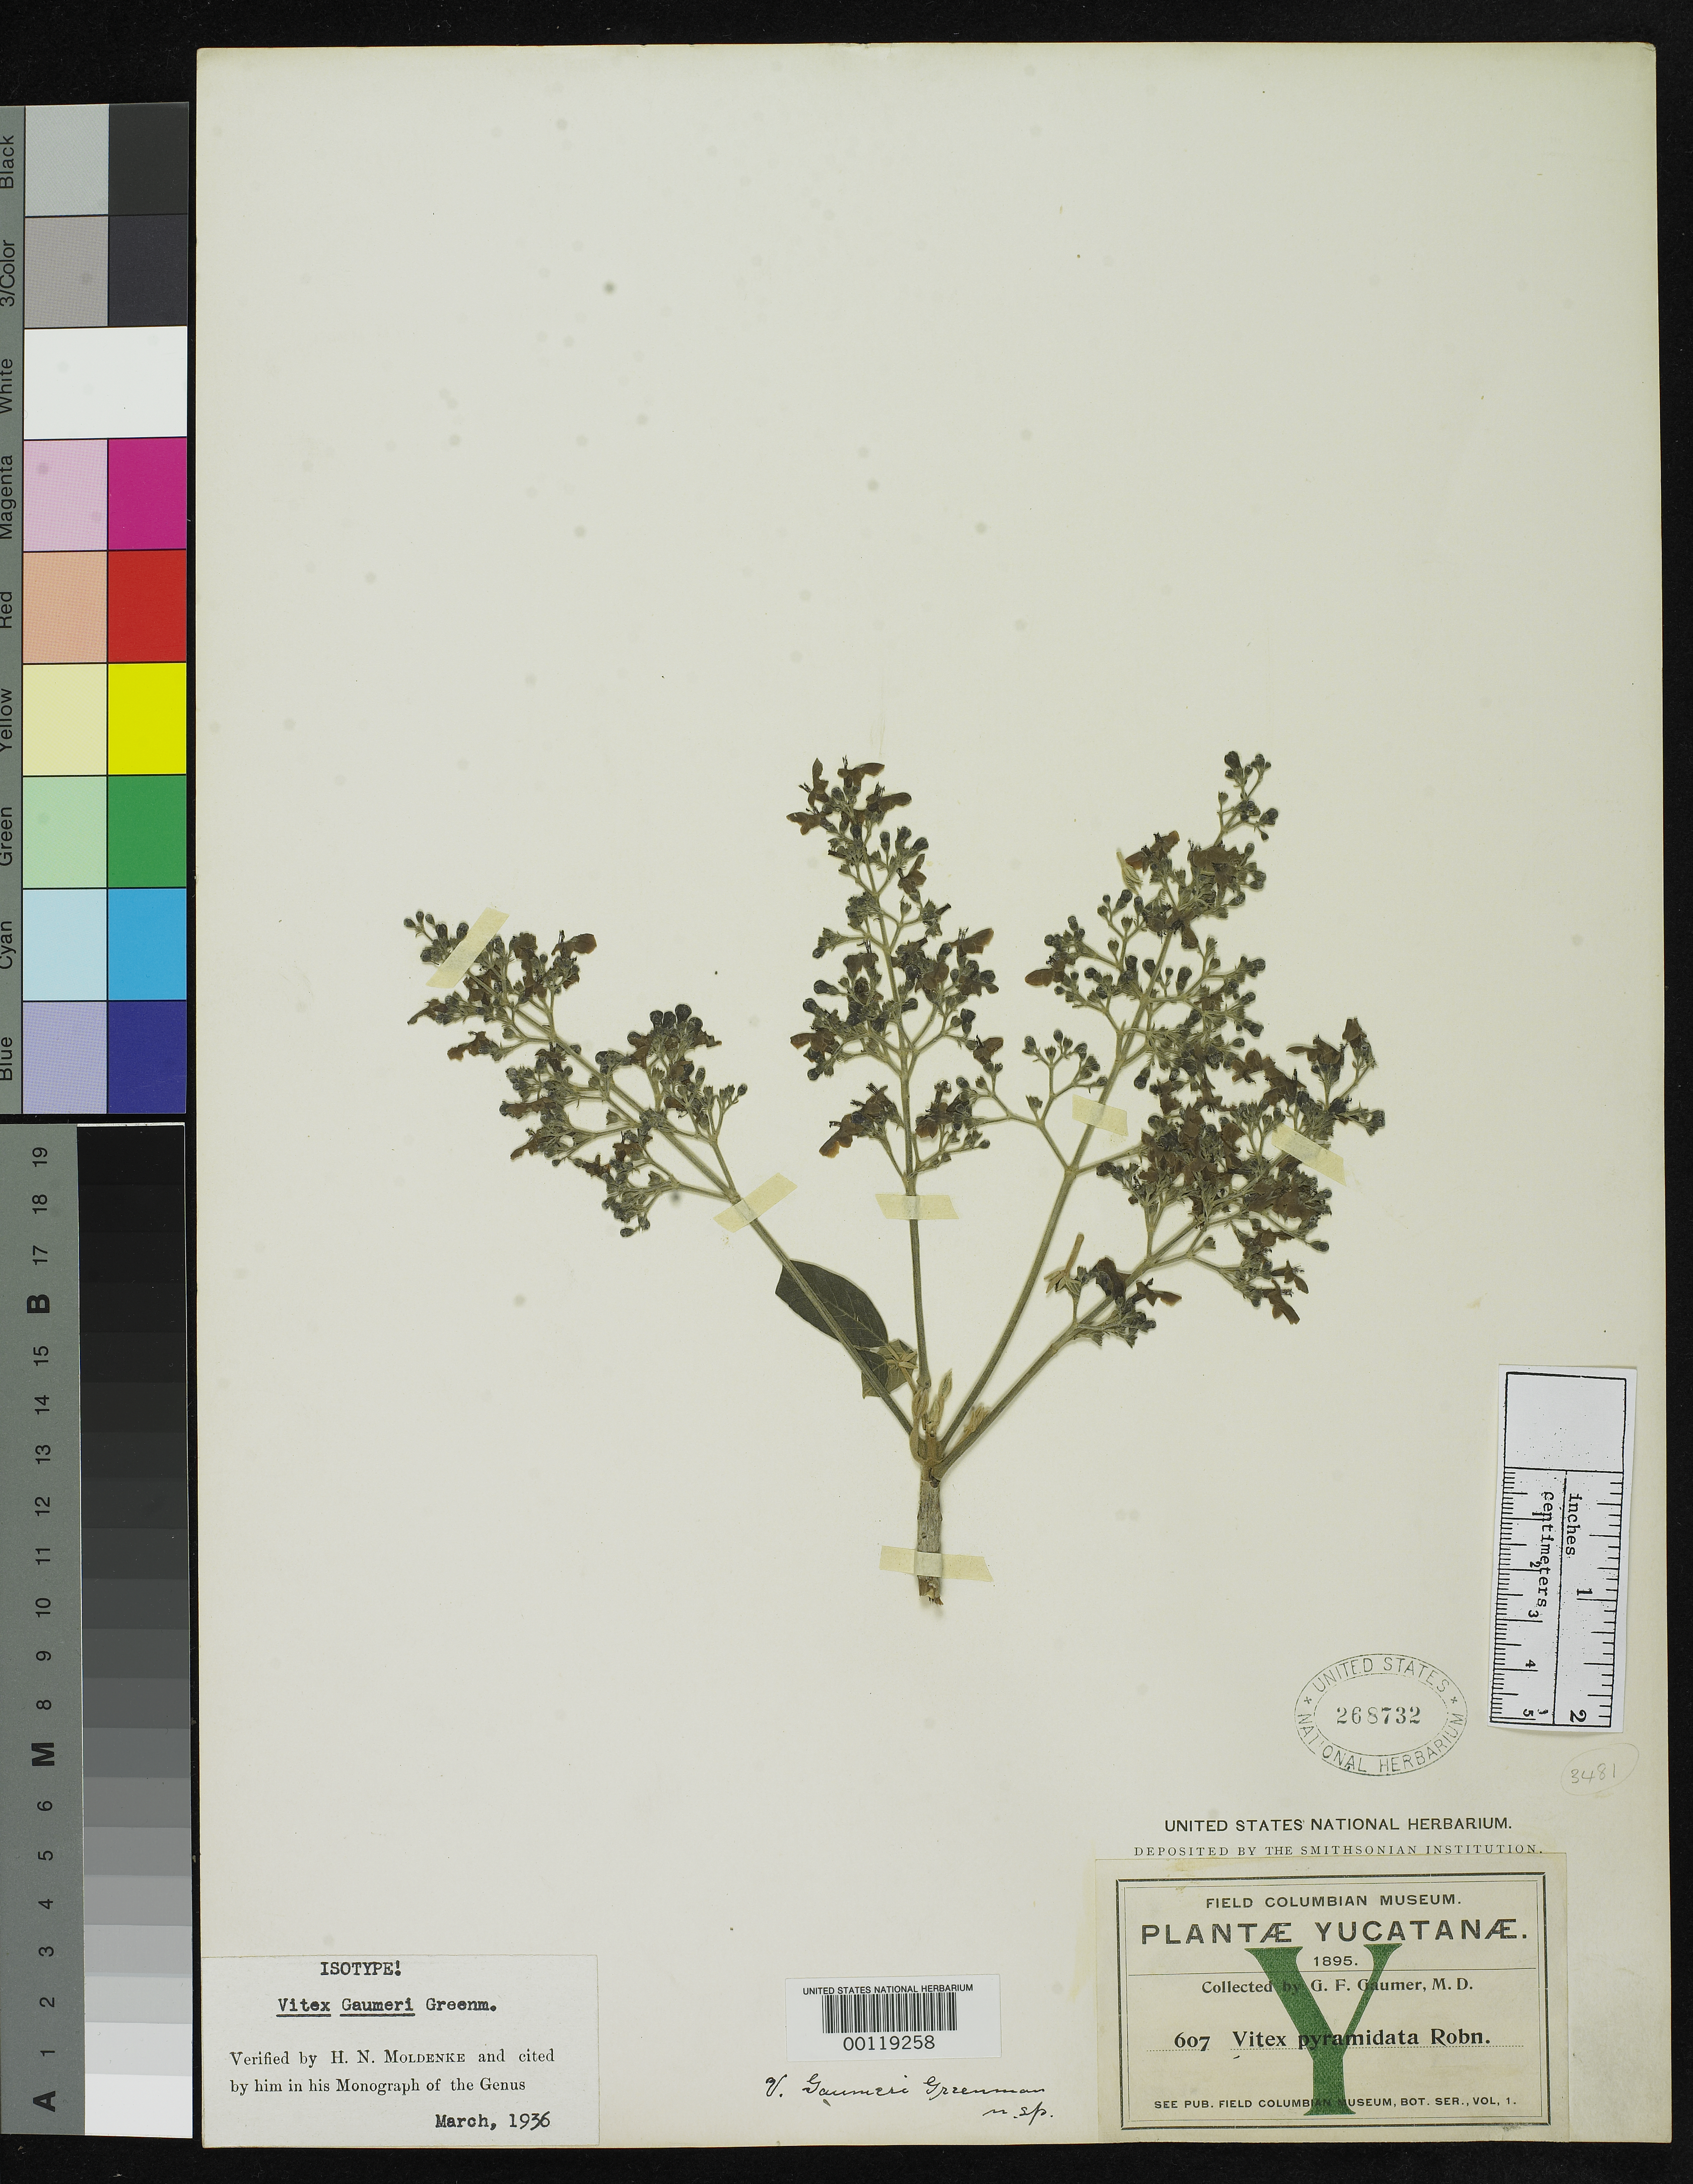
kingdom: Plantae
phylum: Tracheophyta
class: Magnoliopsida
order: Lamiales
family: Lamiaceae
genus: Vitex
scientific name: Vitex gaumeri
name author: Greenm.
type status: Isotype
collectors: G. F. Gaumer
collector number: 607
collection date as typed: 1895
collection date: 1895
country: Mexico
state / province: Yucatán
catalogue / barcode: US 268732